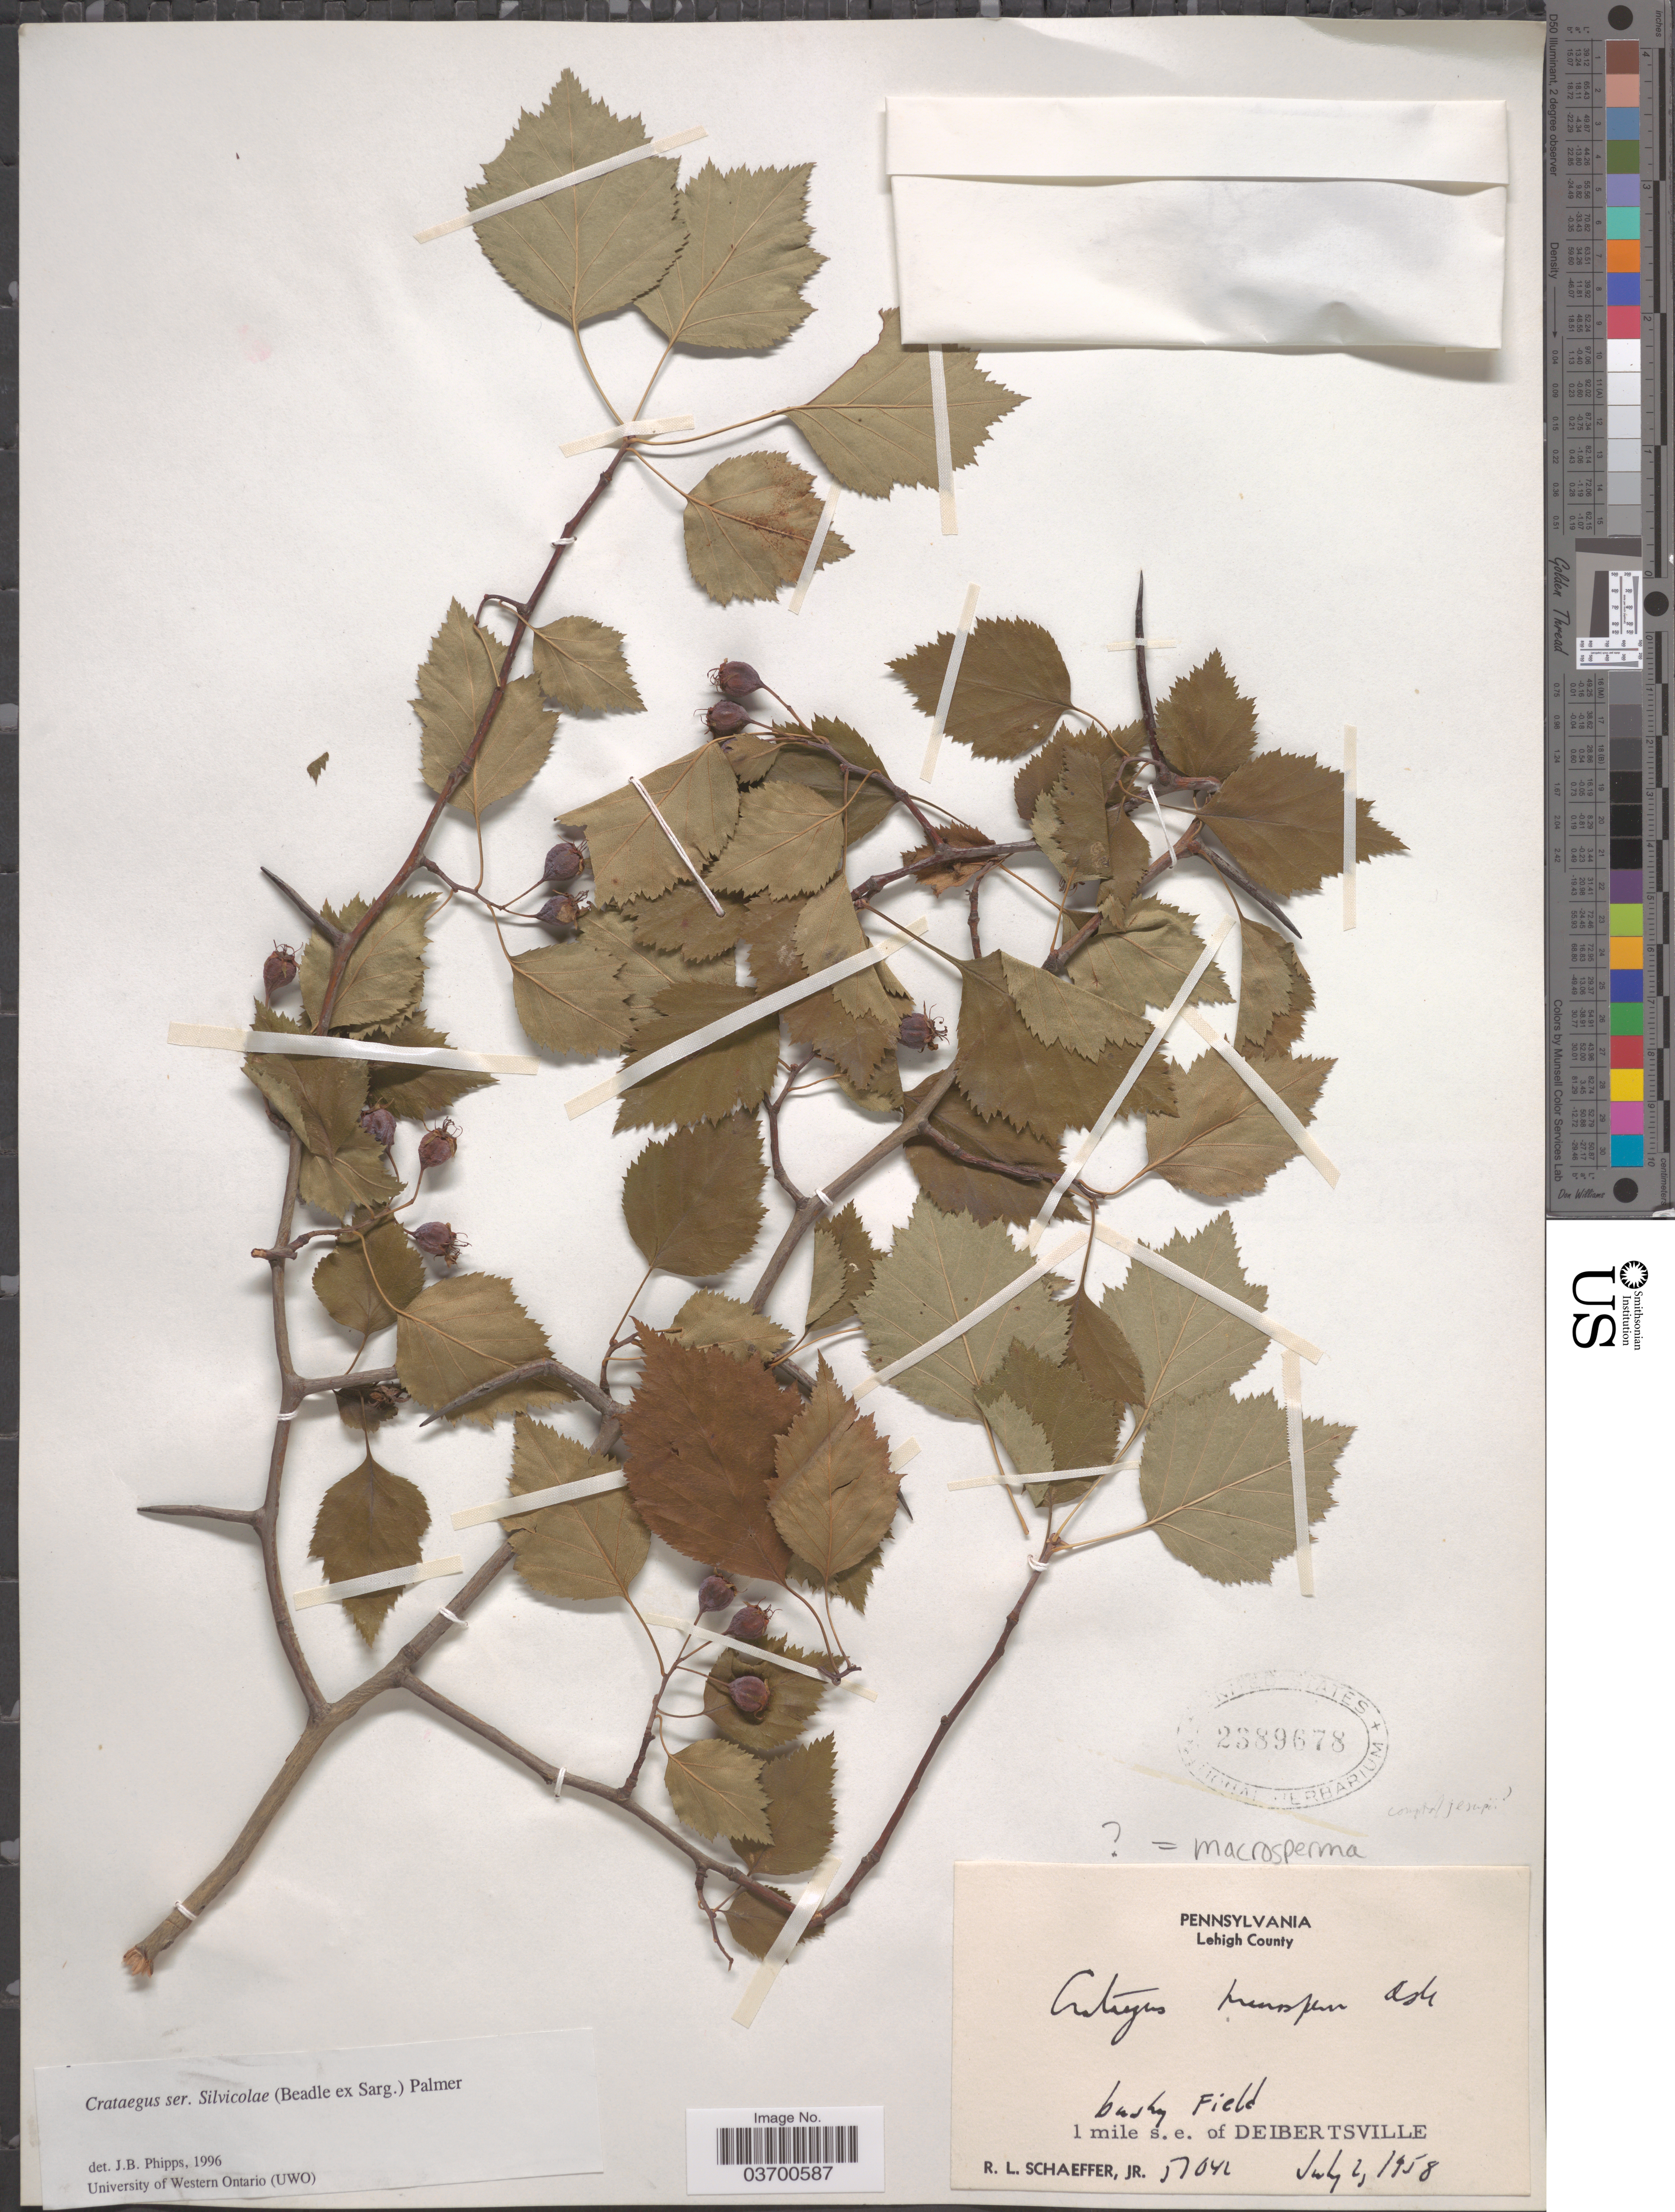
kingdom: Plantae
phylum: Tracheophyta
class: Magnoliopsida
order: Rosales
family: Rosaceae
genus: Crataegus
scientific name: Crataegus macrosperma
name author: Ashe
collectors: R. L. Schaeffer Jr.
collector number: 57042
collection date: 1958-07-02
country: United States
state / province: Pennsylvania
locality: Lehigh County. 1 mile s. e. of Deibertsville,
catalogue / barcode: US 2389678